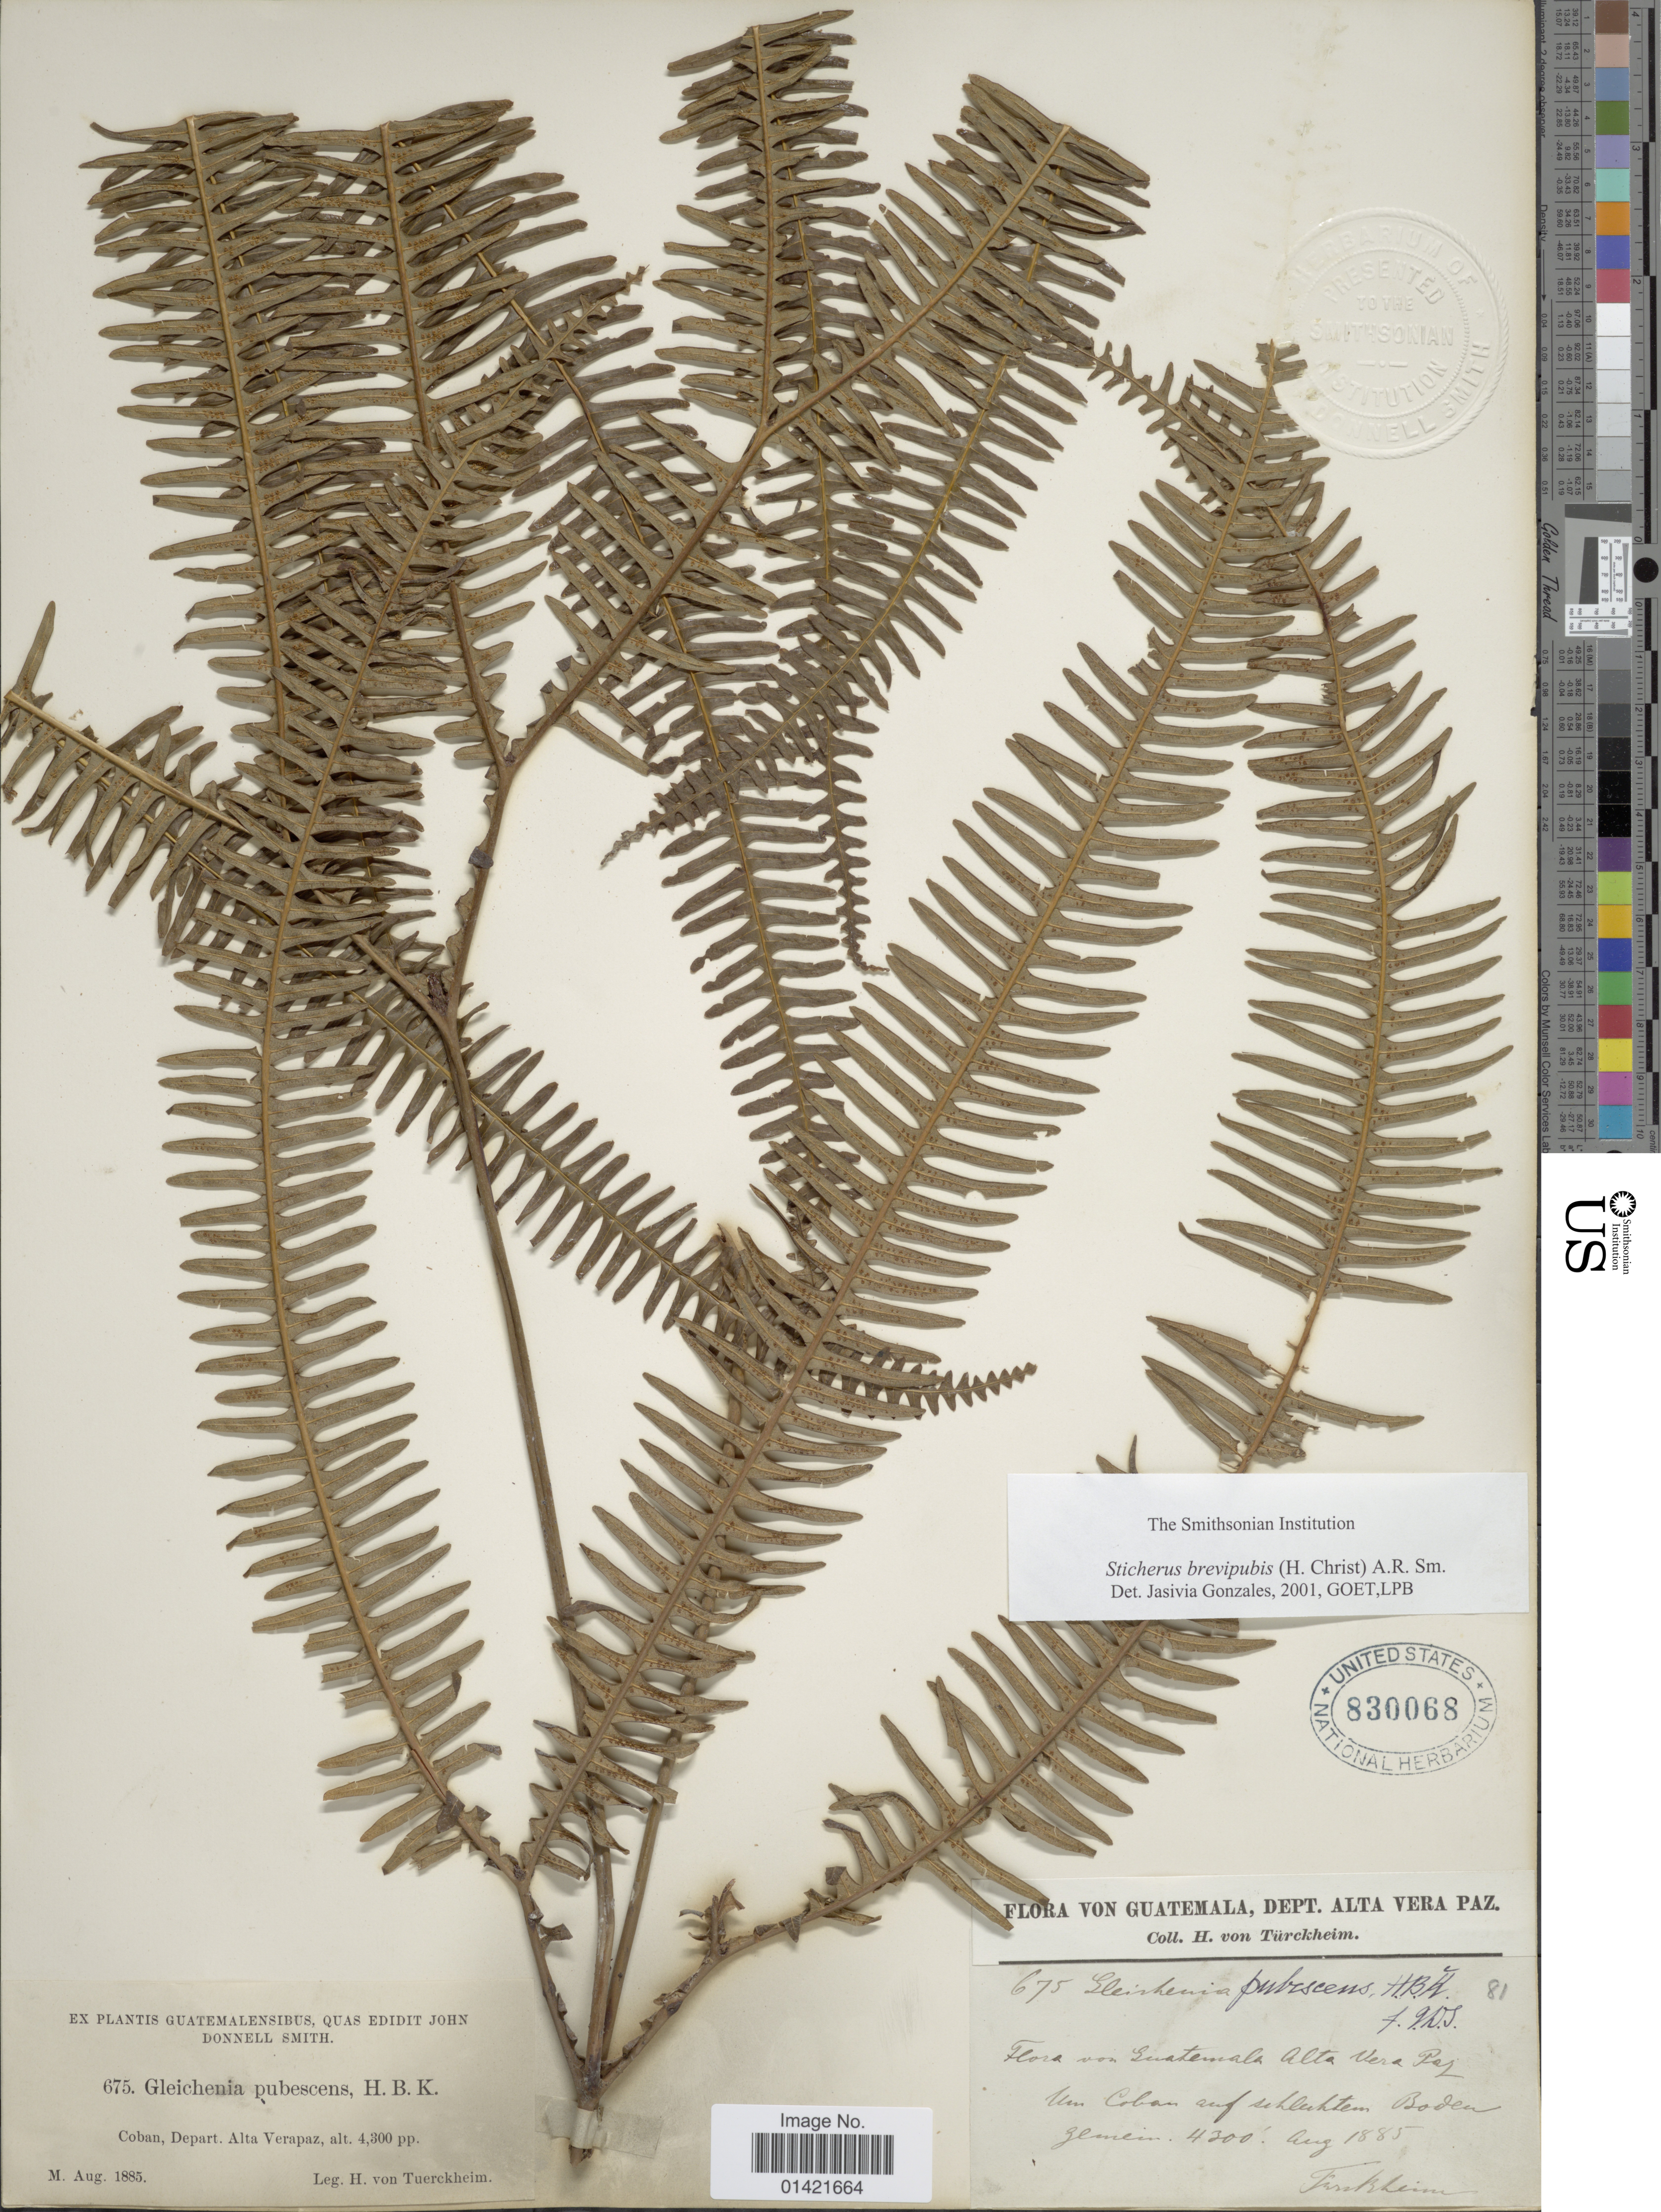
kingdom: Plantae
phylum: Tracheophyta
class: Polypodiopsida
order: Gleicheniales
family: Gleicheniaceae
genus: Sticherus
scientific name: Sticherus fulvus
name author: (Desv.) Ching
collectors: H. von Türckheim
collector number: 675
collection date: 1885-08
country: Guatemala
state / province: Alta Verapaz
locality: Coban, Depart. Alta Verapaz.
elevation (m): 1311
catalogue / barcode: US 830068